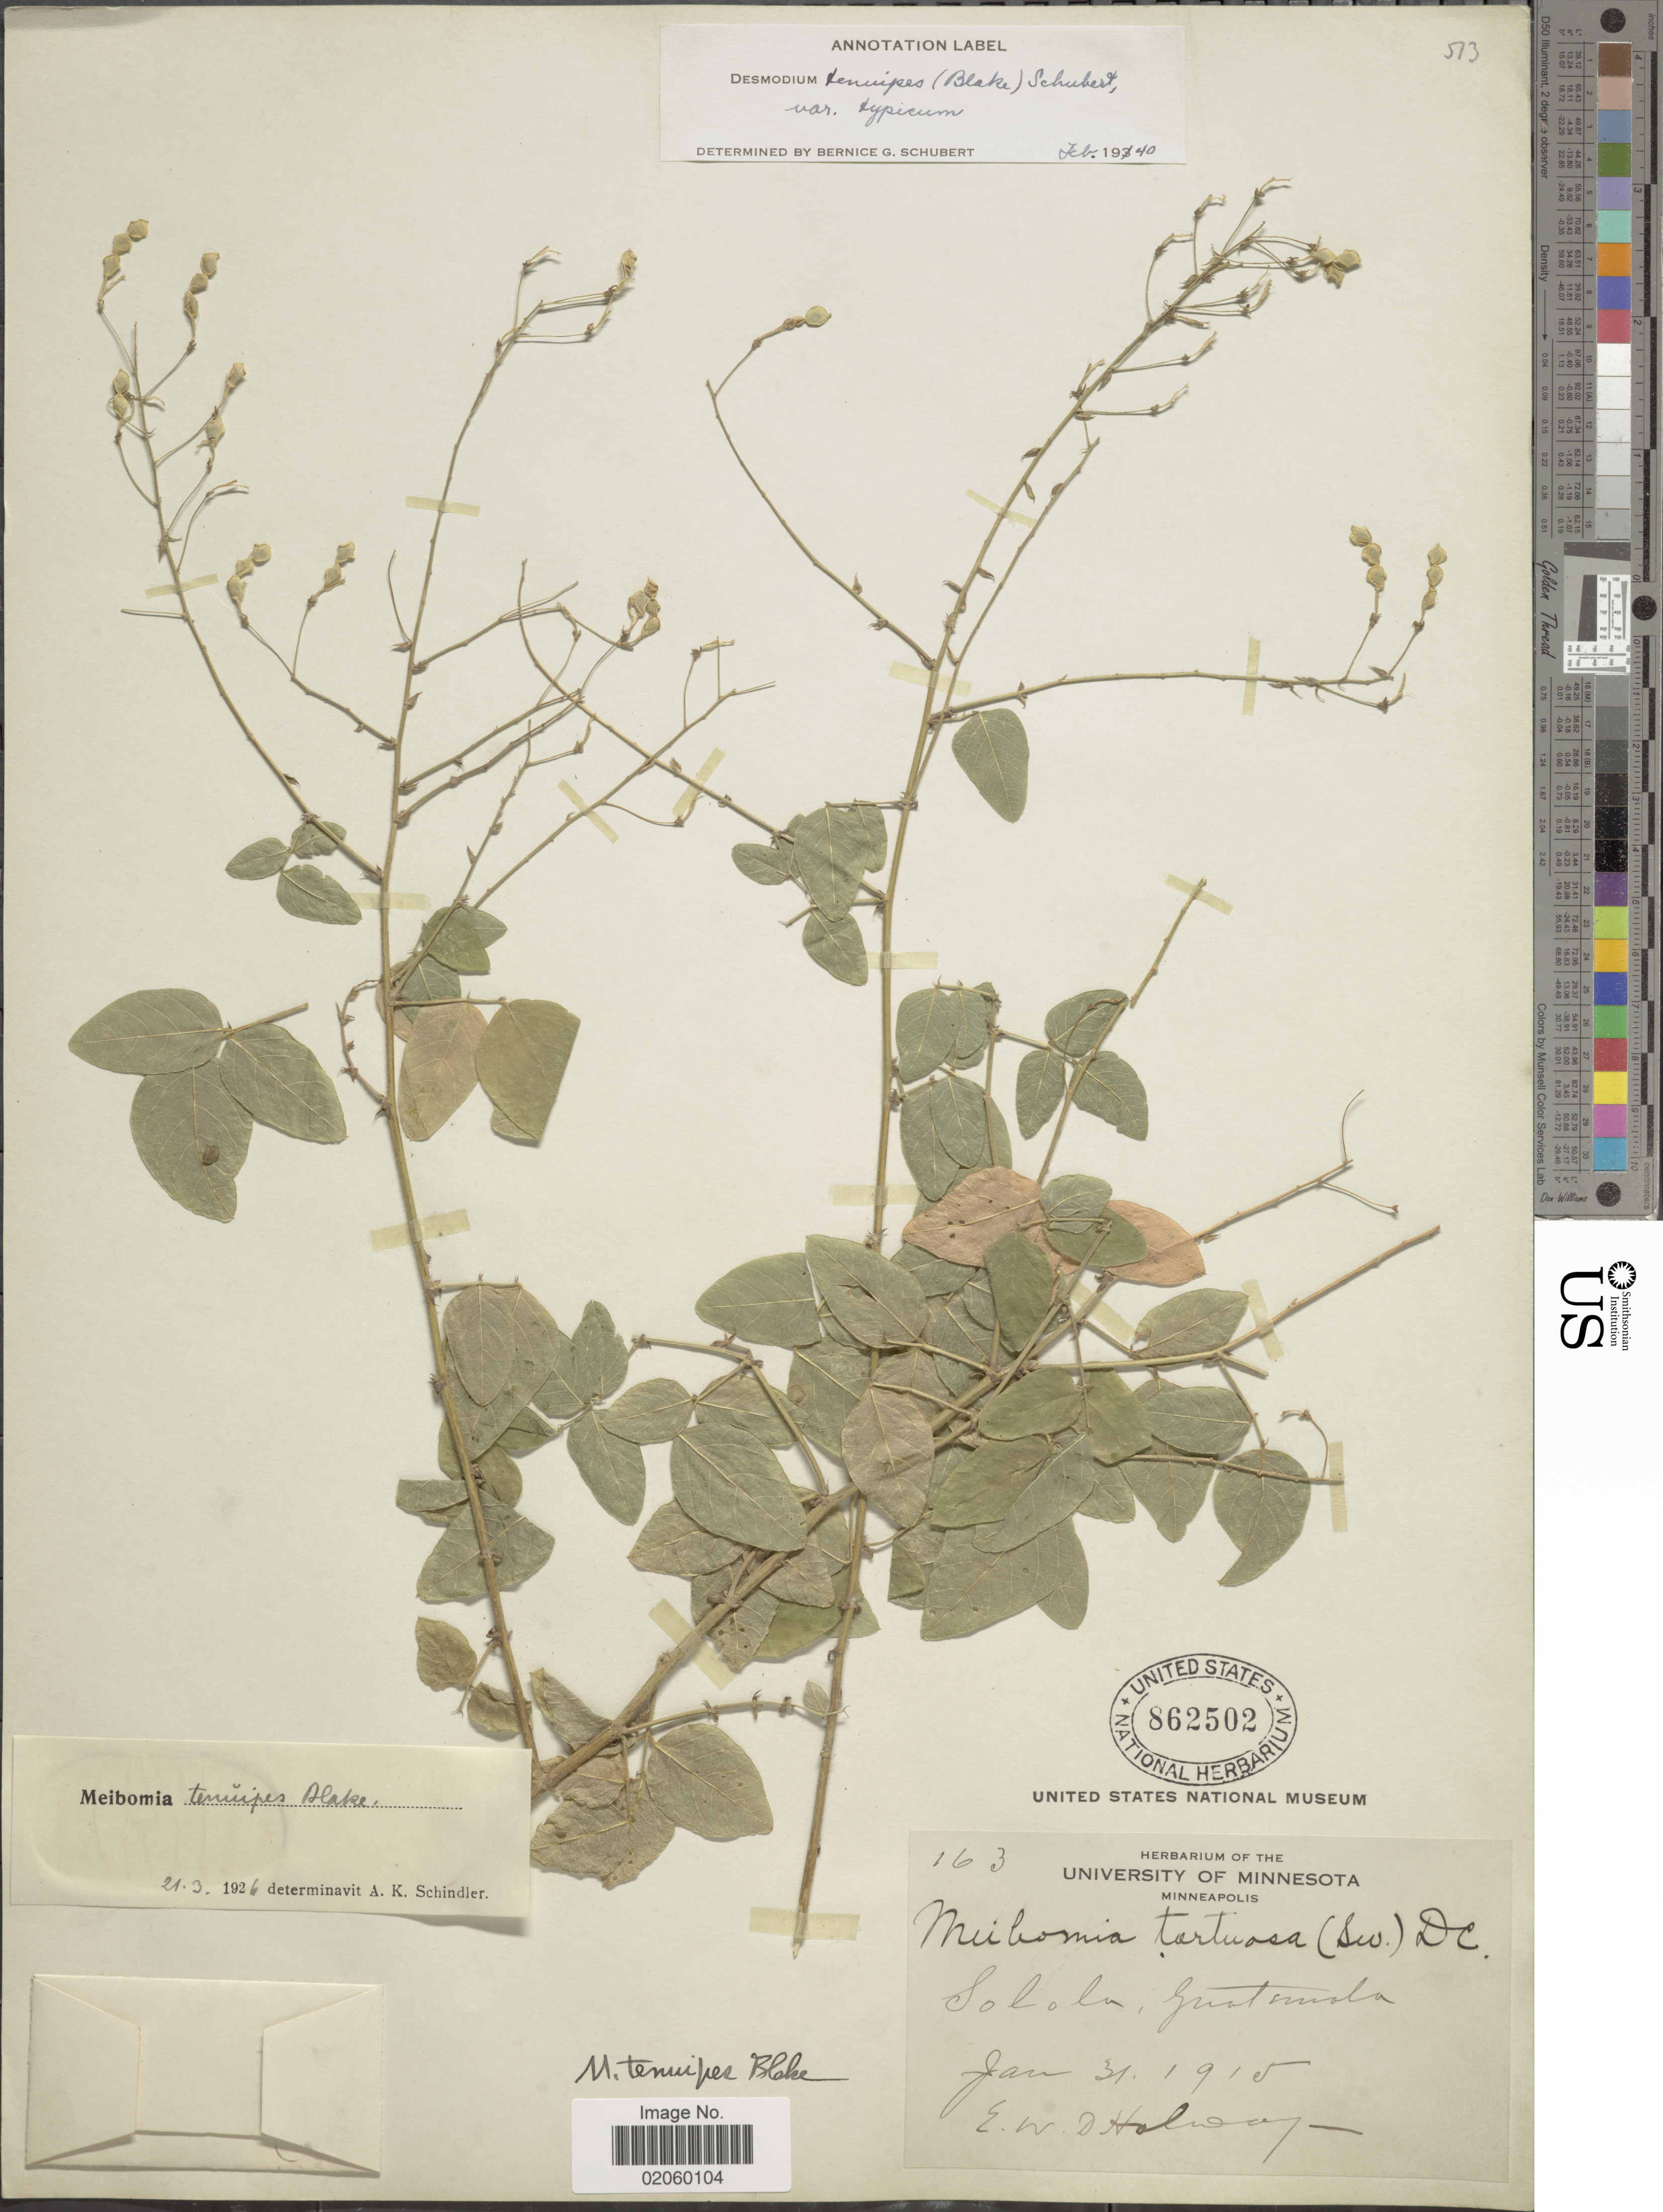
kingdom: Plantae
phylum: Tracheophyta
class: Magnoliopsida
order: Fabales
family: Fabaceae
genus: Desmodium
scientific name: Desmodium tenuipes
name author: (S.F. Blake) B.G. Schub.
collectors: E. W. D. Holway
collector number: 163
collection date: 1915-01-31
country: Guatemala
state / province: Sololá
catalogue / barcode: US 862502